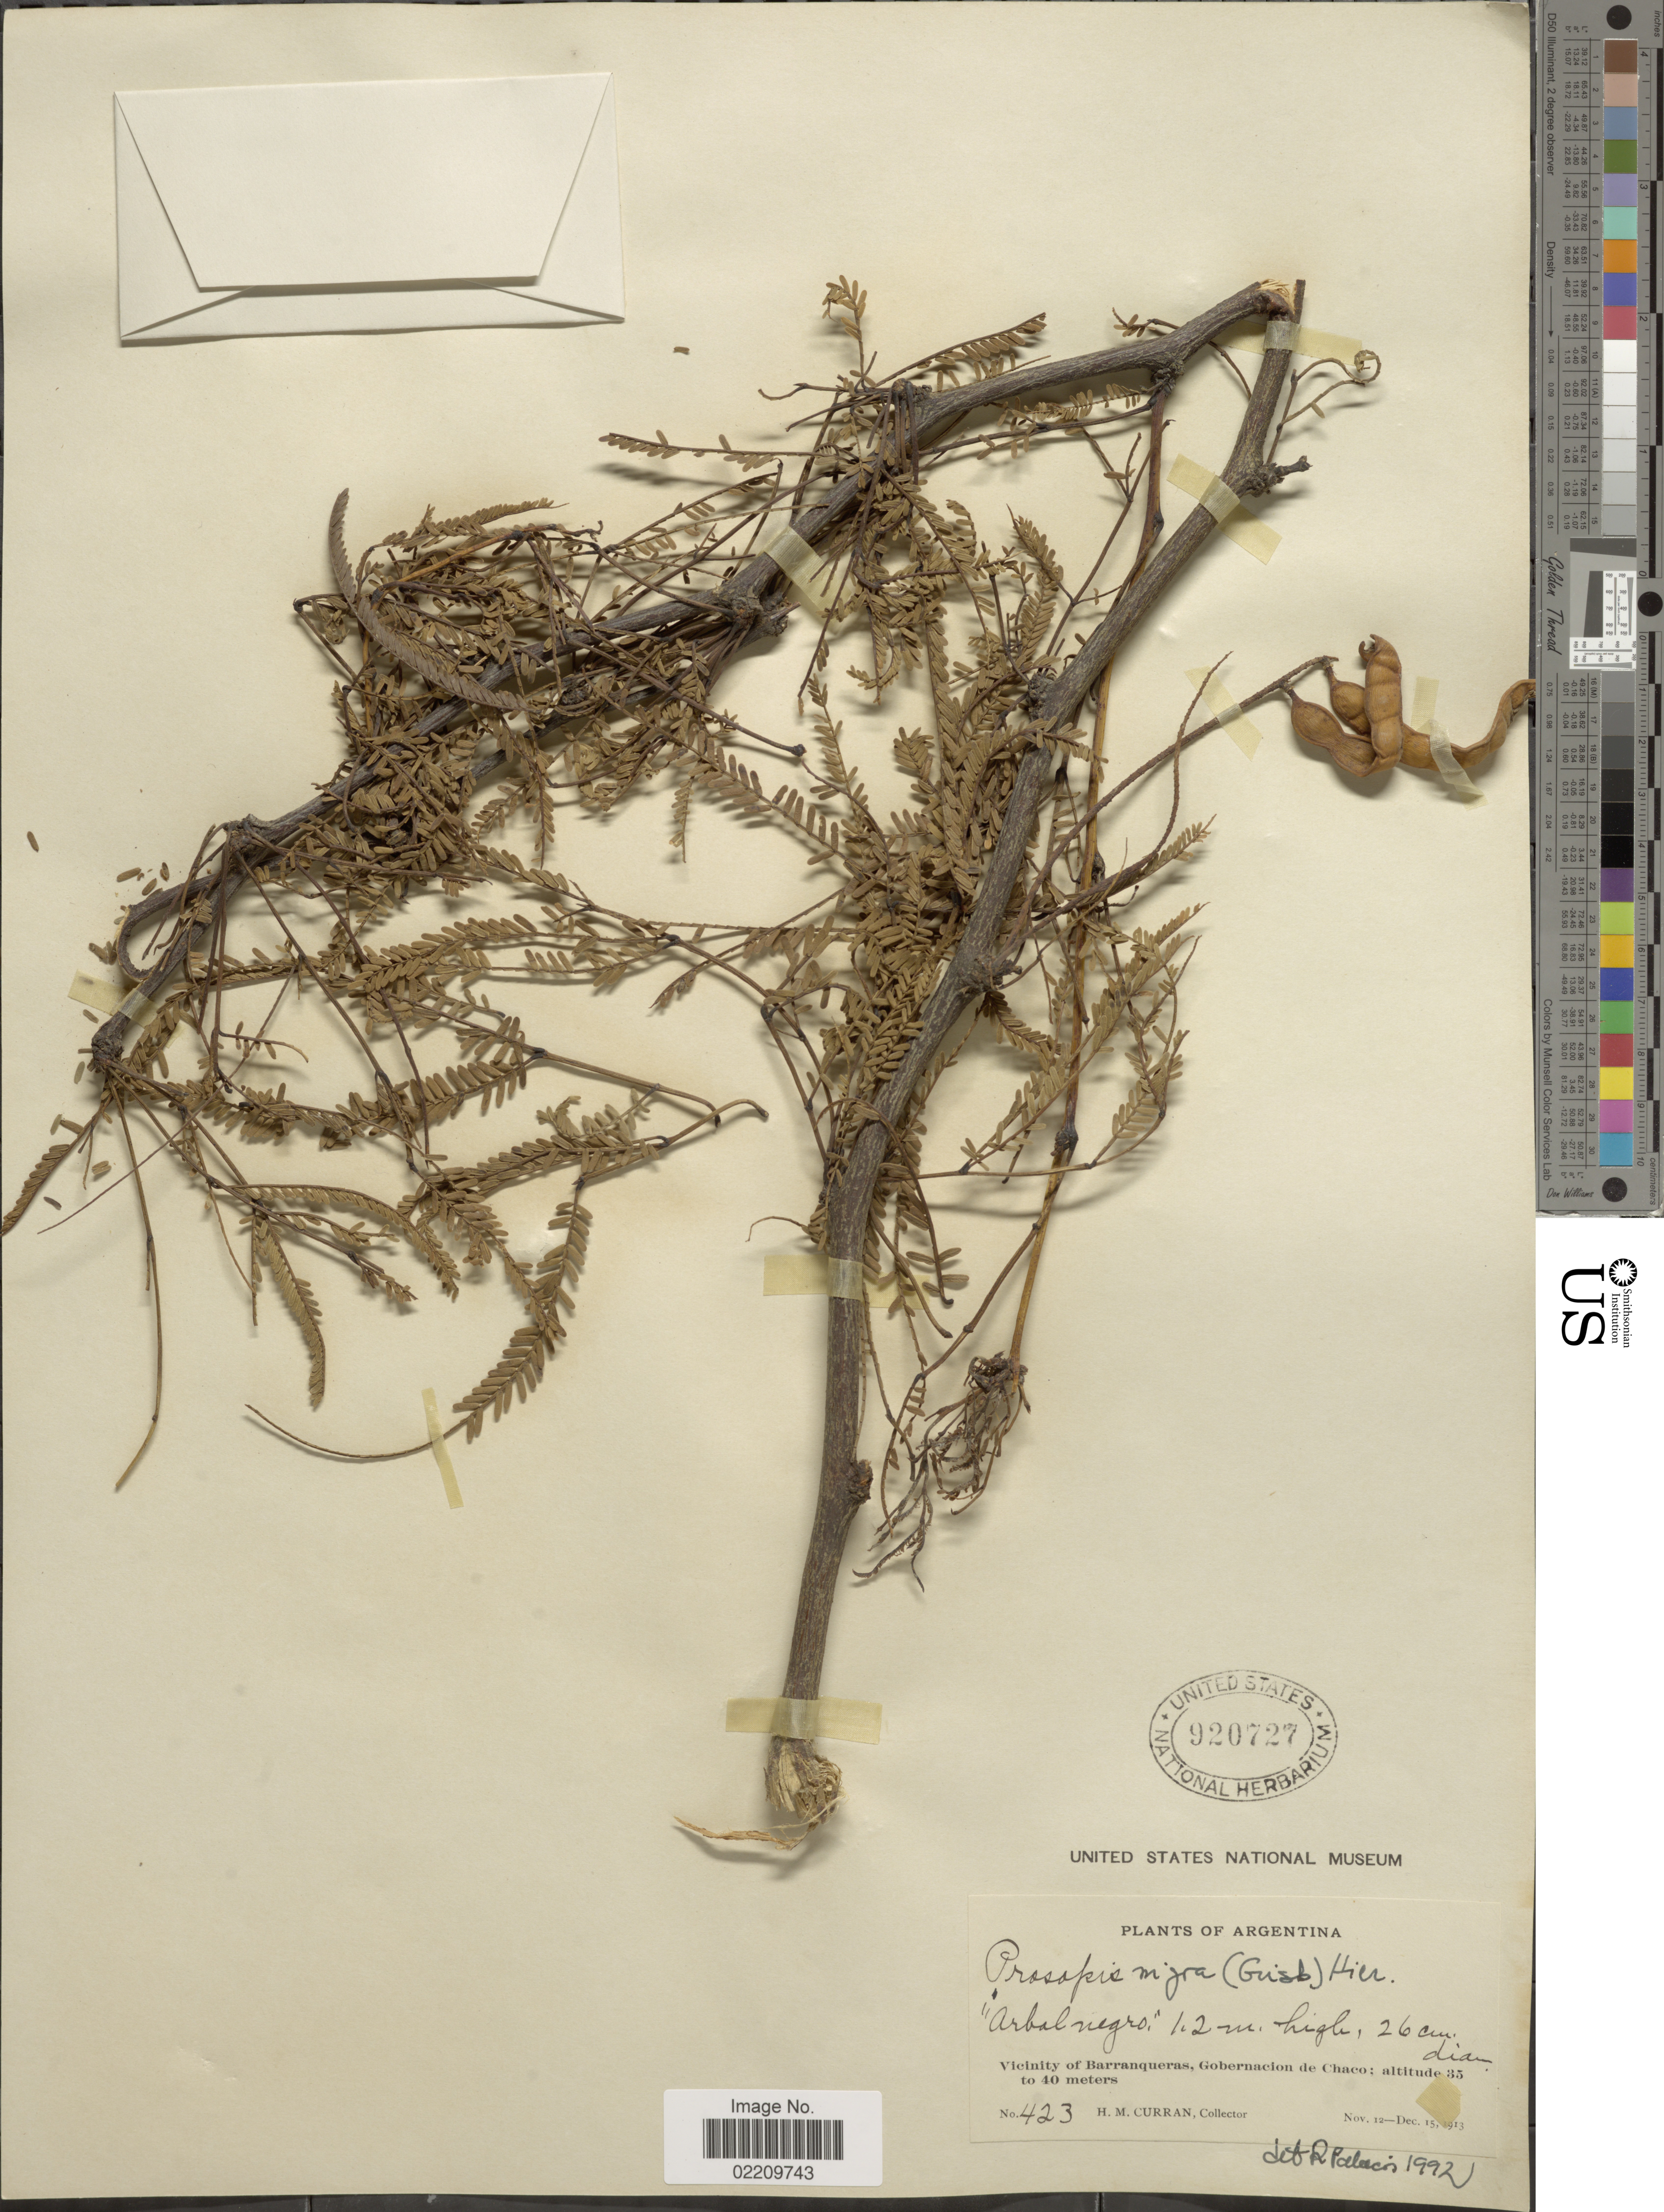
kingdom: Plantae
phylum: Tracheophyta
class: Magnoliopsida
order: Fabales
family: Fabaceae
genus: Neltuma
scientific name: Neltuma nigra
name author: (Griseb.) C. E. Hughes & G.P. Lewis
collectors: H. M. Curran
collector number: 423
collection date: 1913-11-12/1913-12-15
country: Argentina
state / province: Chaco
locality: Vicinity of Barranqueras, Gobernacion de Chaco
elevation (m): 35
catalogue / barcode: US 920727